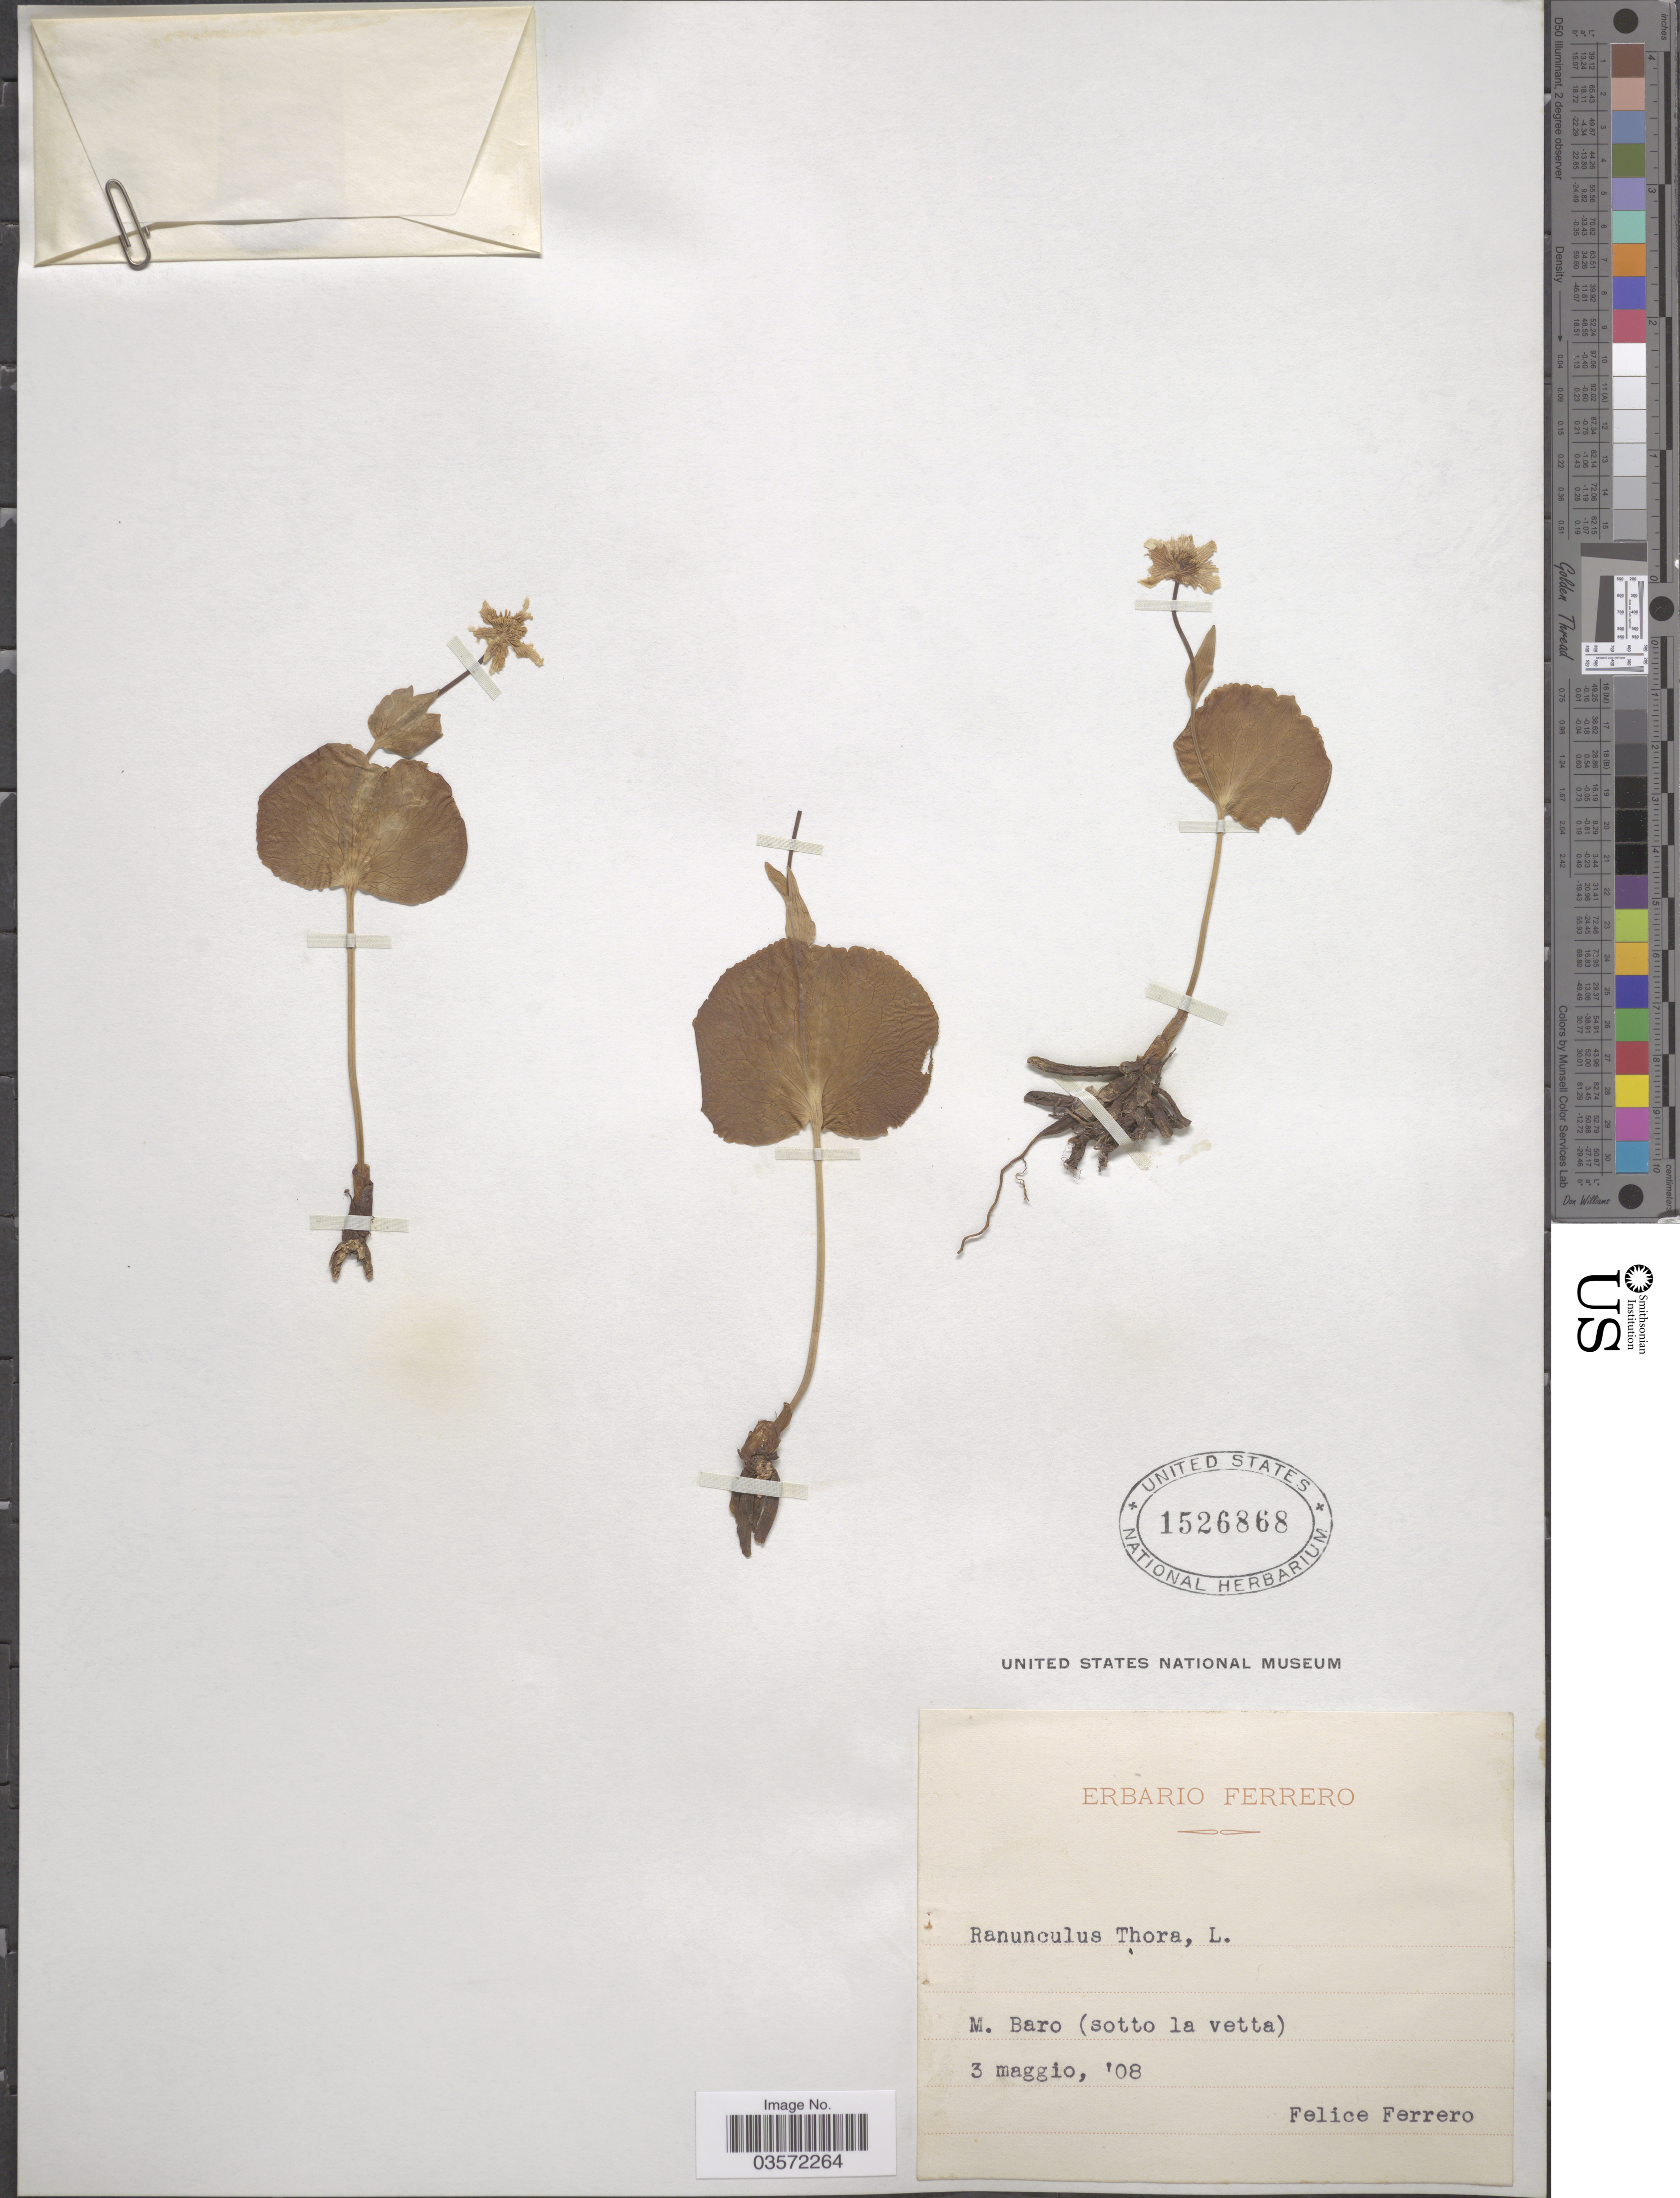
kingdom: Plantae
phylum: Tracheophyta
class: Magnoliopsida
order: Ranunculales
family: Ranunculaceae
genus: Ranunculus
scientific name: Ranunculus thora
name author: L.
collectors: F. Ferrero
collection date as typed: Transcribed d/m/y: 3/5/8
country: Switzerland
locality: M. Baro (sotto la vetta).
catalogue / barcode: US 1526868